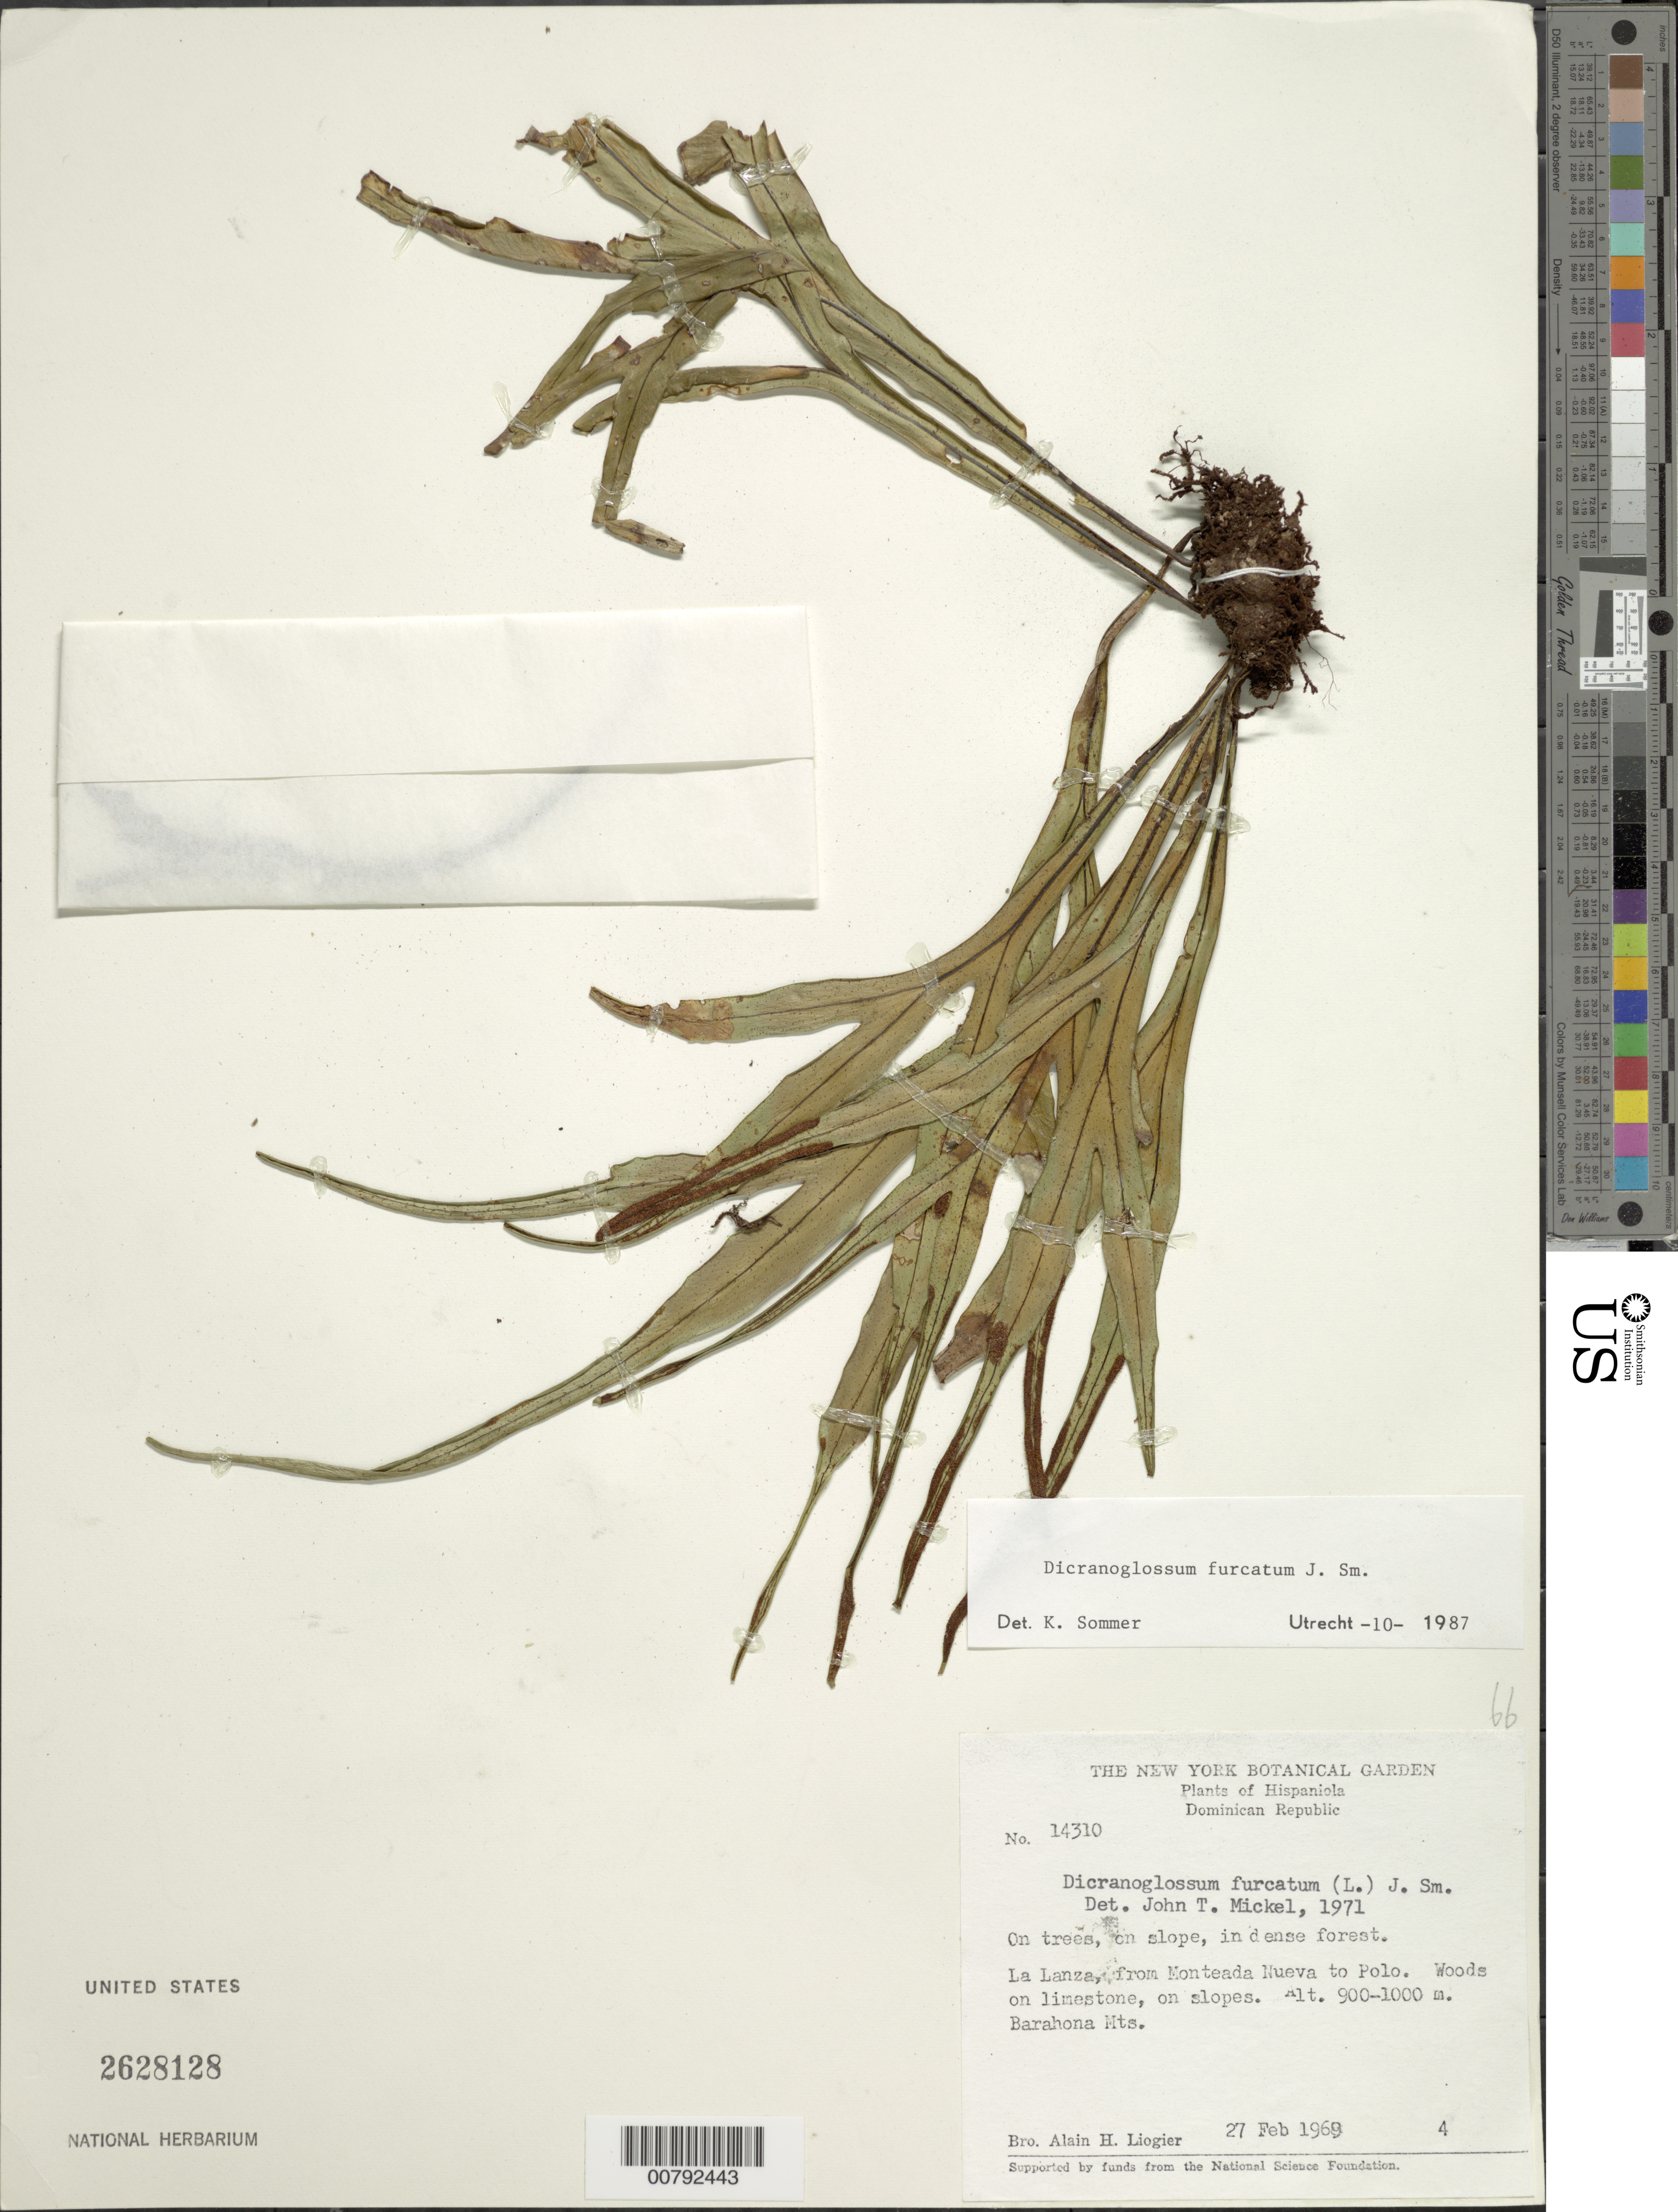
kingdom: Plantae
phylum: Tracheophyta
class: Polypodiopsida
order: Polypodiales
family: Polypodiaceae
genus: Pleopeltis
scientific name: Pleopeltis furcata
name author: (L.) A.R. Sm.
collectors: A. H. Liogier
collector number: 14310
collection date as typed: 27 Feb 1969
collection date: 1969-02-27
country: Dominican Republic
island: Hispaniola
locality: La Lanza, from Monteada Nueva to Polo, Barahona Mts.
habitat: Woods on limestone, on slopes; on trees, dense forest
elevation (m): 900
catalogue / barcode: US 2628128